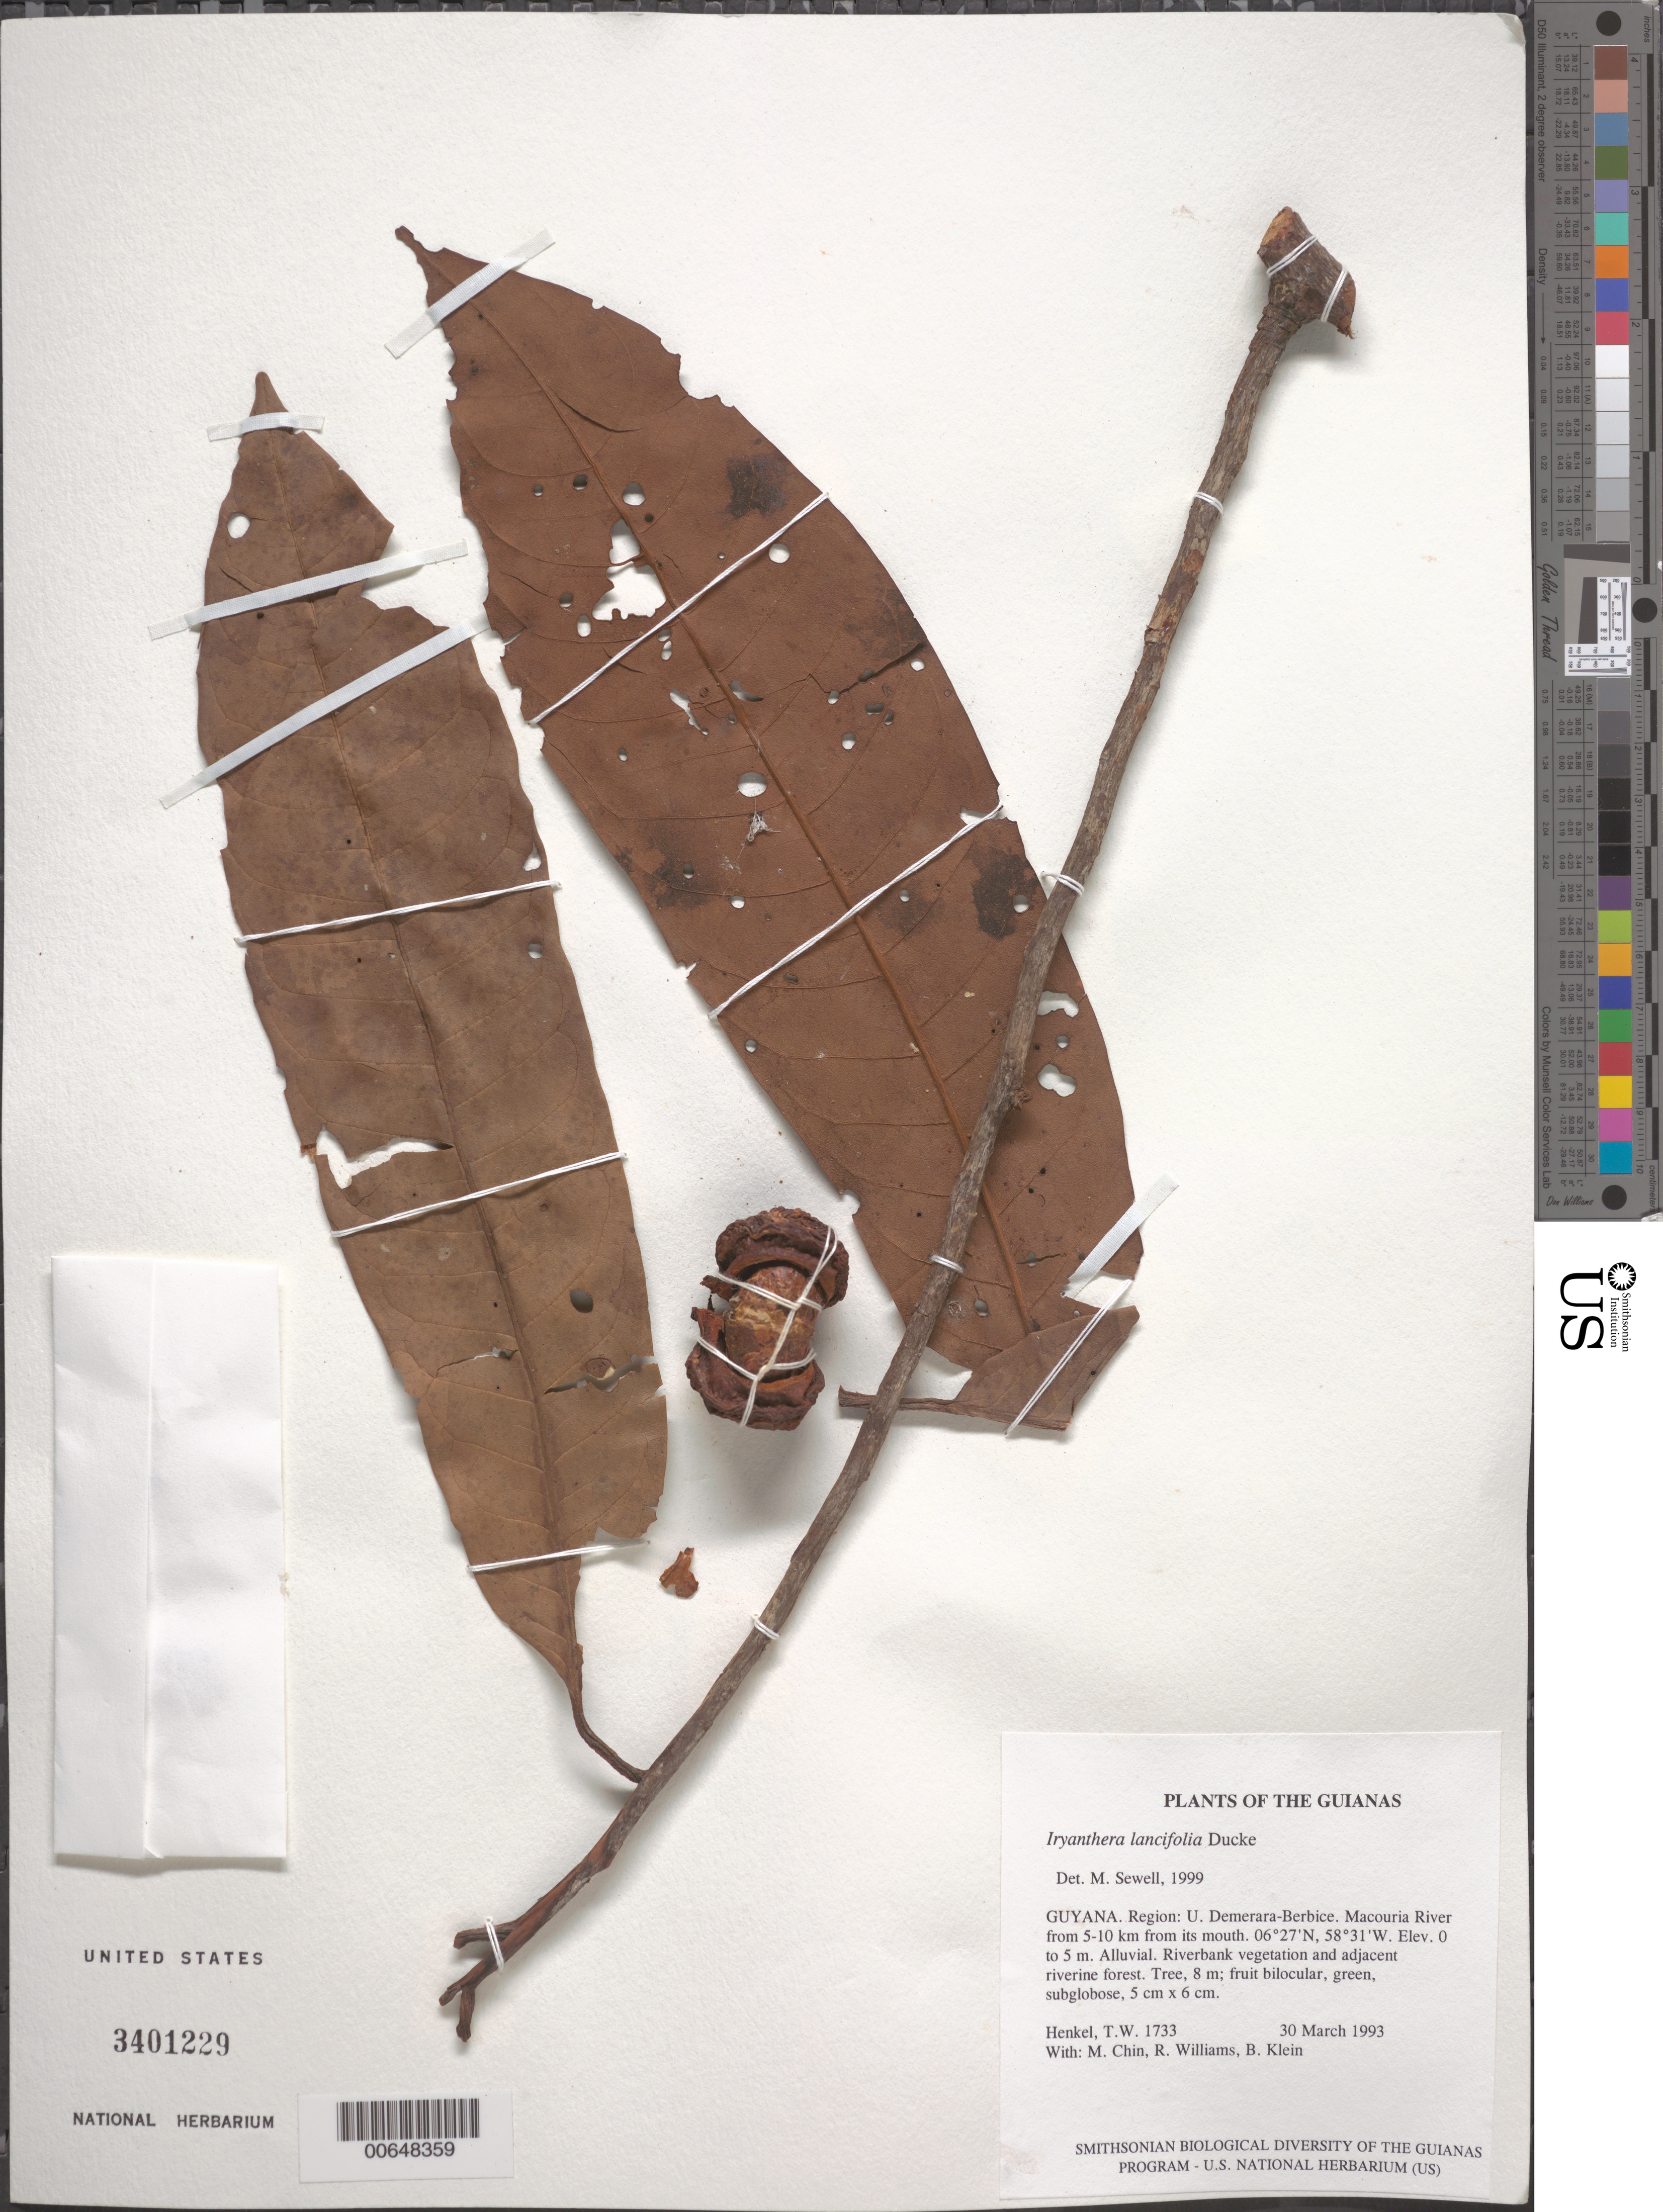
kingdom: Plantae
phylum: Tracheophyta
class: Magnoliopsida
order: Magnoliales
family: Myristicaceae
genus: Iryanthera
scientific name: Iryanthera lancifolia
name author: Ducke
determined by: Sewell, M.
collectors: T. Henkel, M. Chin, R. Williams & B. Klein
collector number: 1733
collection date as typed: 30 March 1993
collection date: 1993-03-30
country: Guyana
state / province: U. Demerara-Berbice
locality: Macouria River from 5-10 km from its mouth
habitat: Alluvial. Riverbank vegetation and adjacent riverine forest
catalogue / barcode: US 3401229